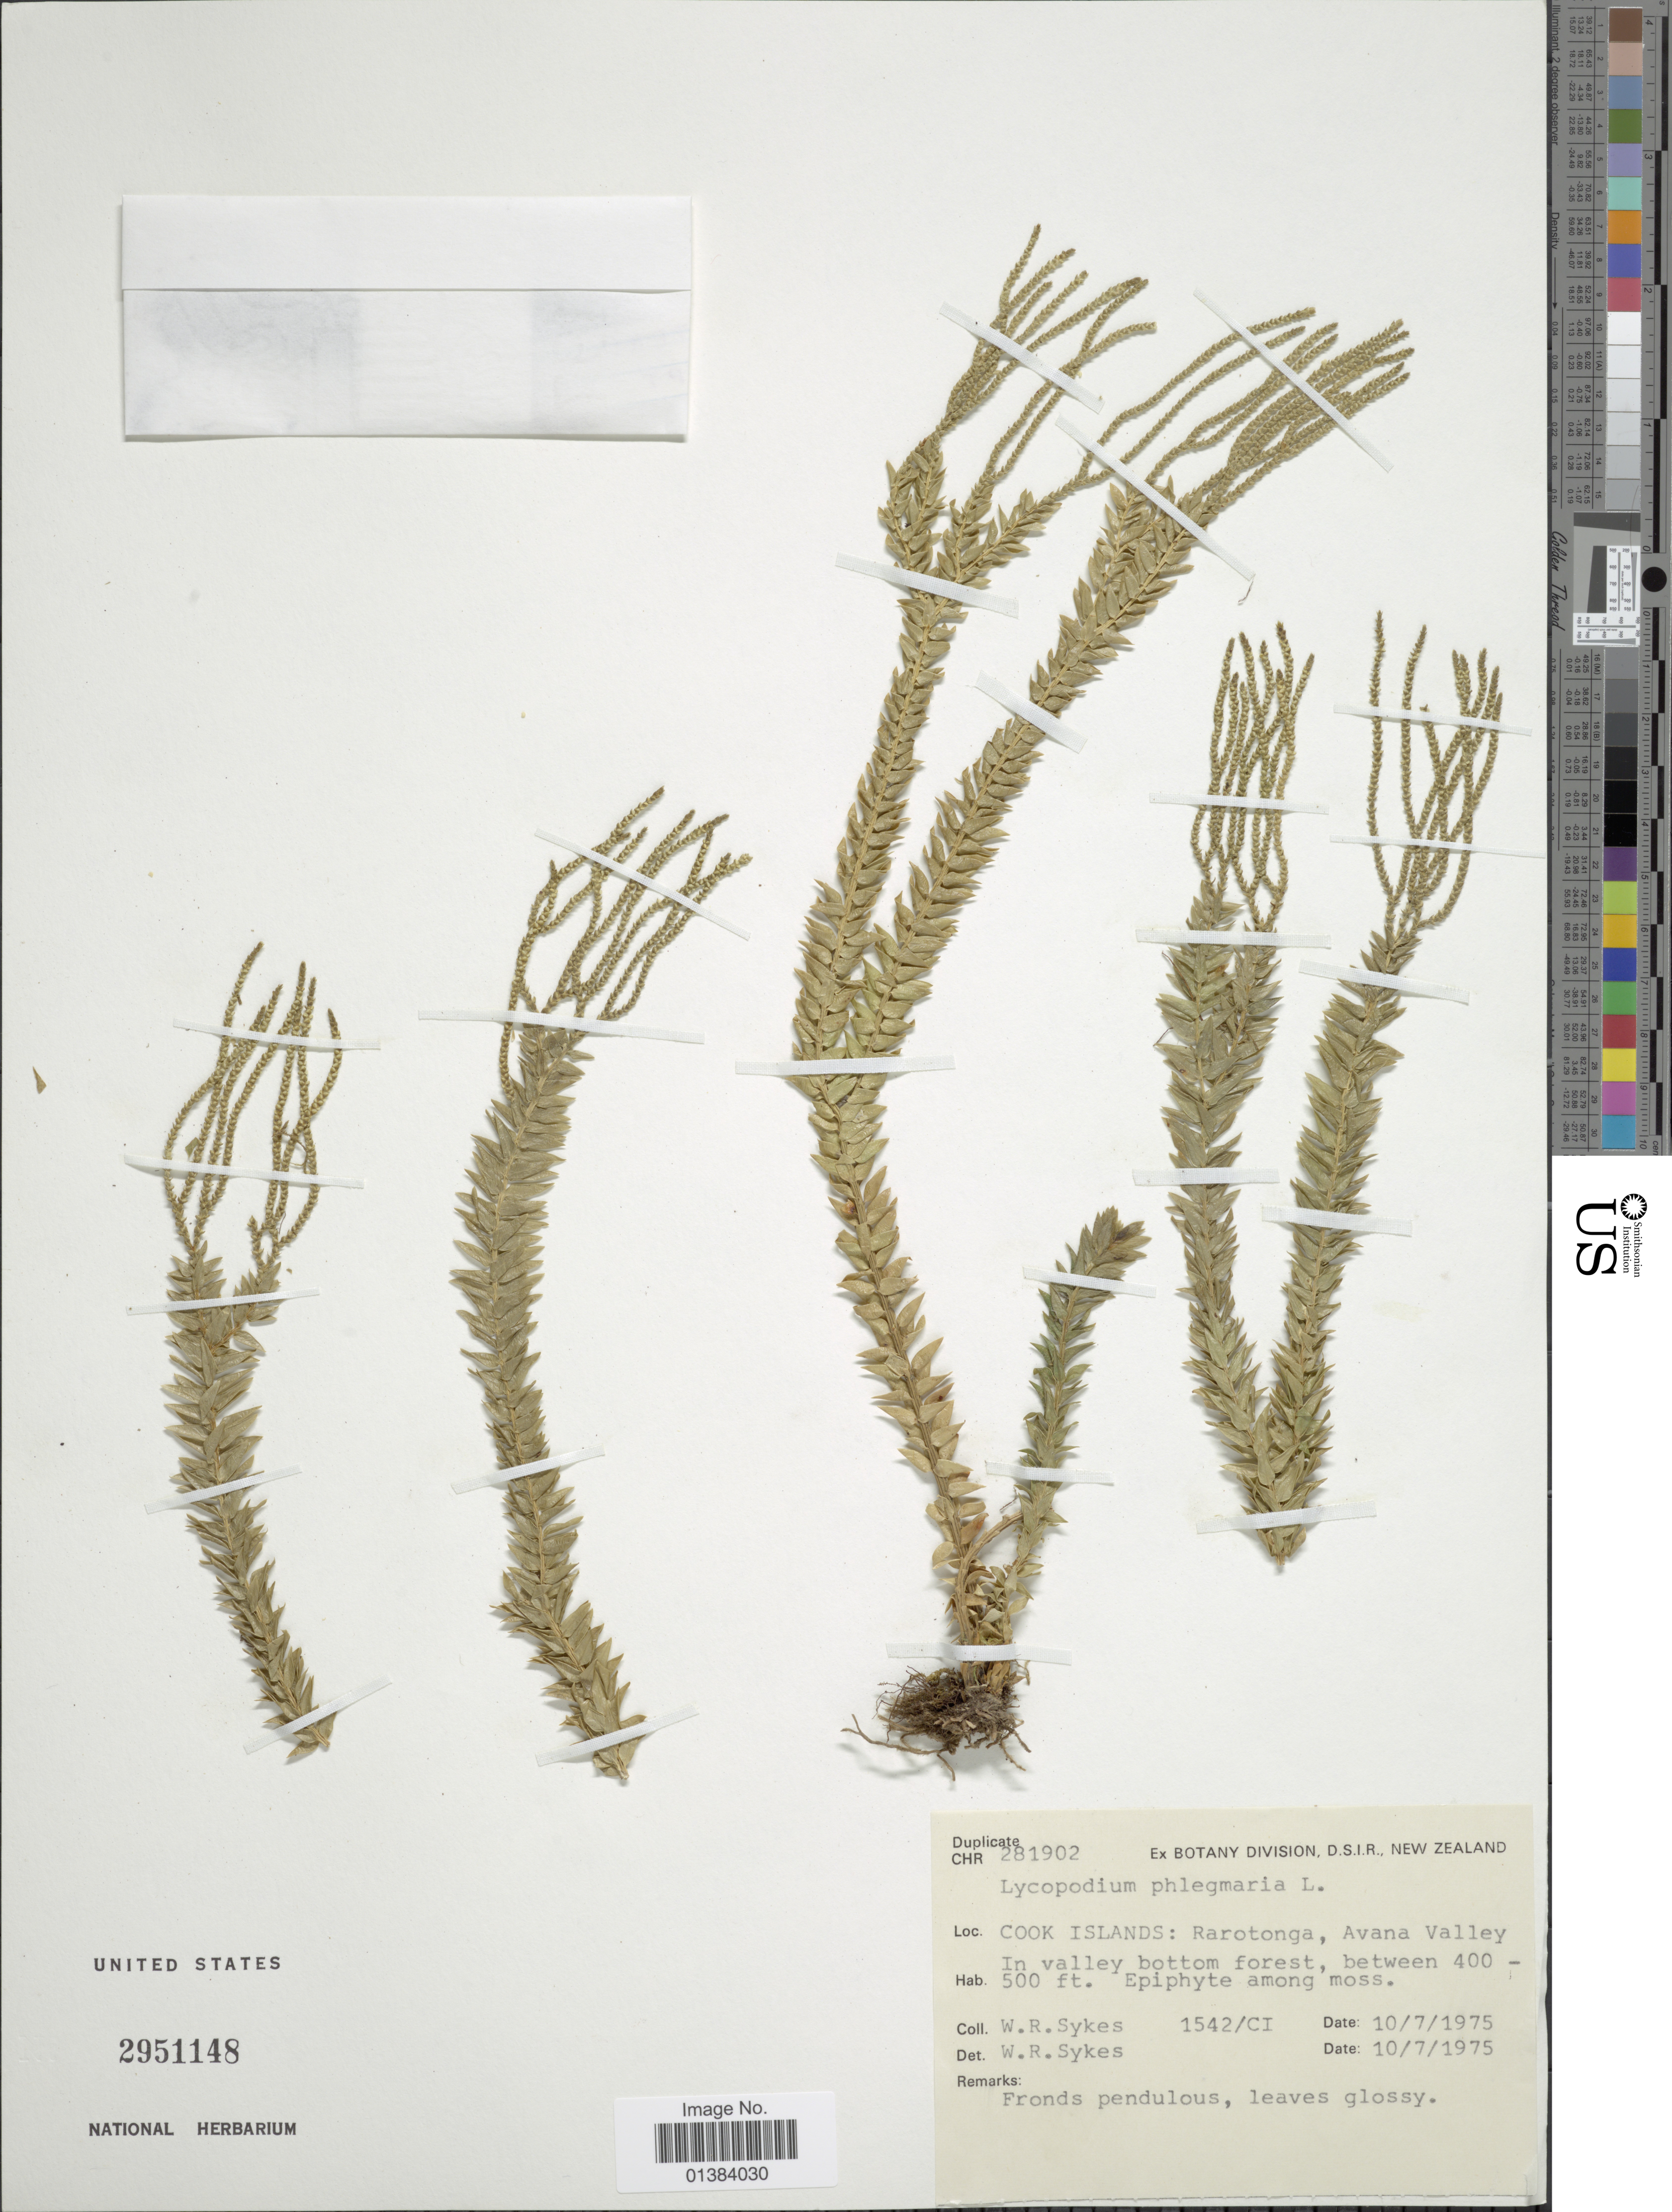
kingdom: Plantae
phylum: Tracheophyta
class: Lycopodiopsida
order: Lycopodiales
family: Lycopodiaceae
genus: Phlegmariurus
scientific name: Phlegmariurus australis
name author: (Willd.) A. R. Field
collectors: W. R. Sykes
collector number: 1542/CI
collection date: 1975-07-10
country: Cook Islands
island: Rarotonga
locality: Avana Valley.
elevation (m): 122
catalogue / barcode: US 2951148